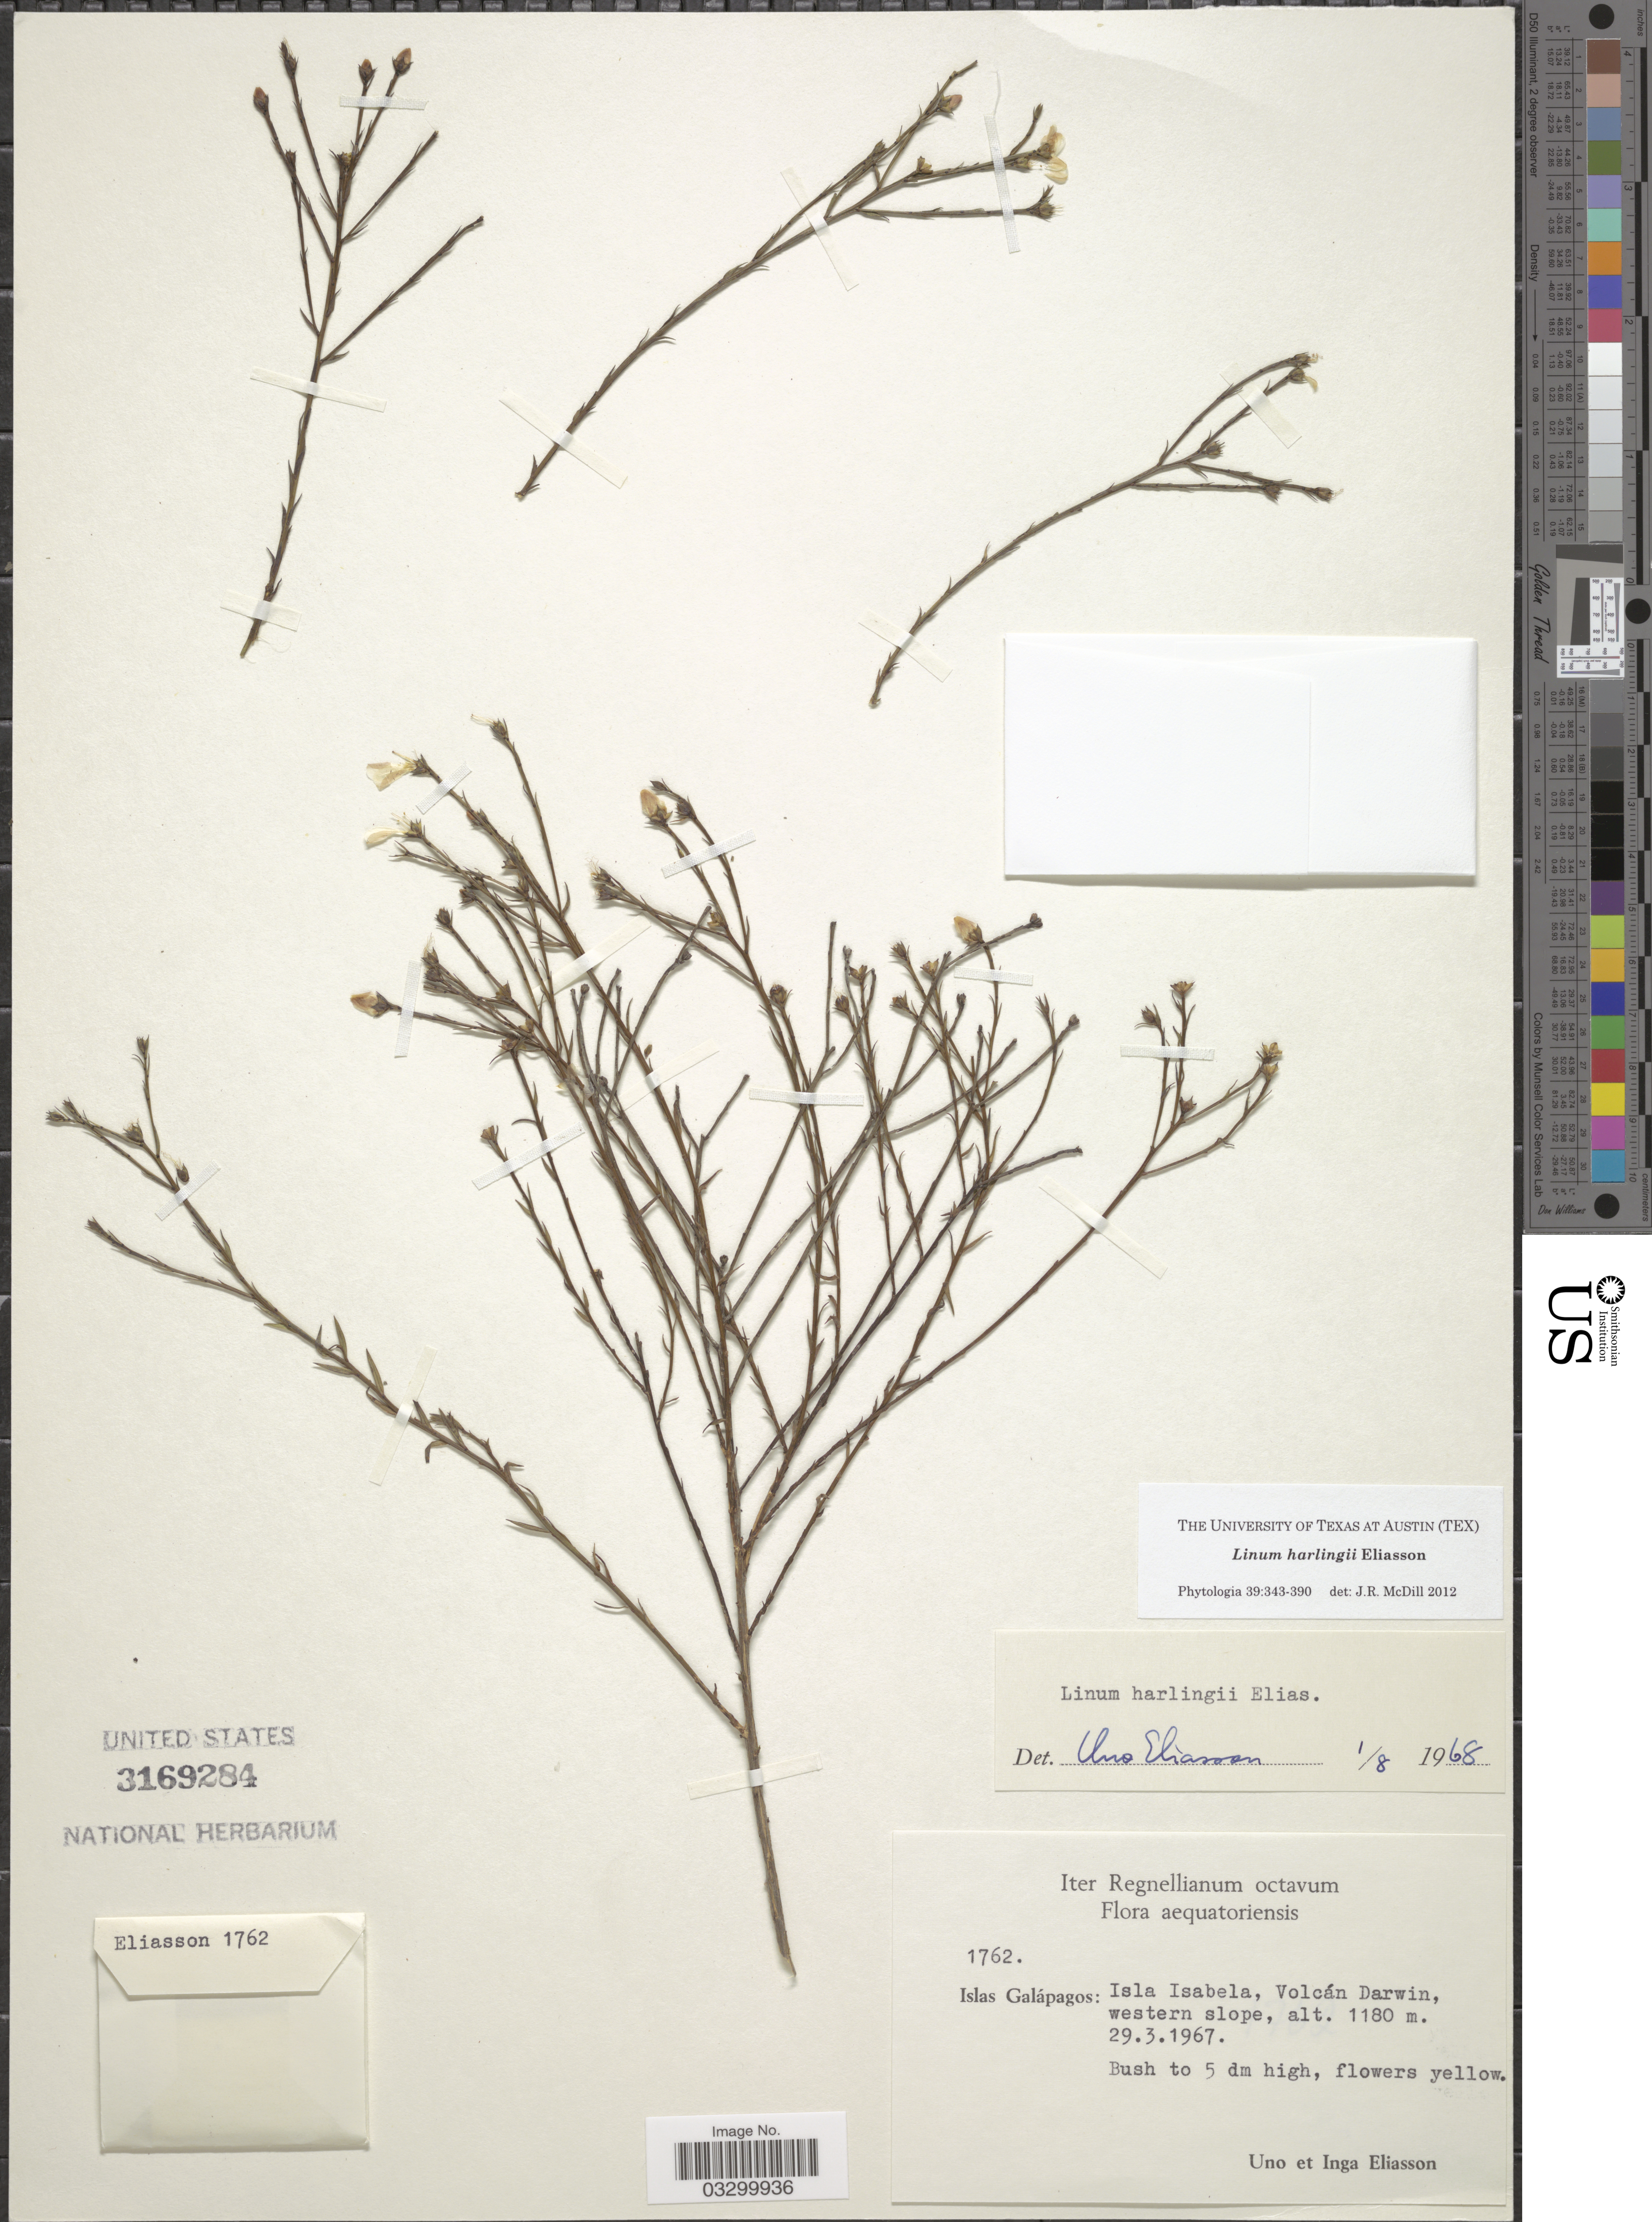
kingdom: Plantae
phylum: Tracheophyta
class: Magnoliopsida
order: Malpighiales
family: Linaceae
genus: Linum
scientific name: Linum harlingii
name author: Eliasson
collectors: U. Eliasson & I. Eliasson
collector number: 1762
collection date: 1967-03-29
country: Ecuador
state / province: Colón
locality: Islas Galápagos: Isla Isabela, Volcán Darwin, western slope.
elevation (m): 1180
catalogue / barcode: US 3169284